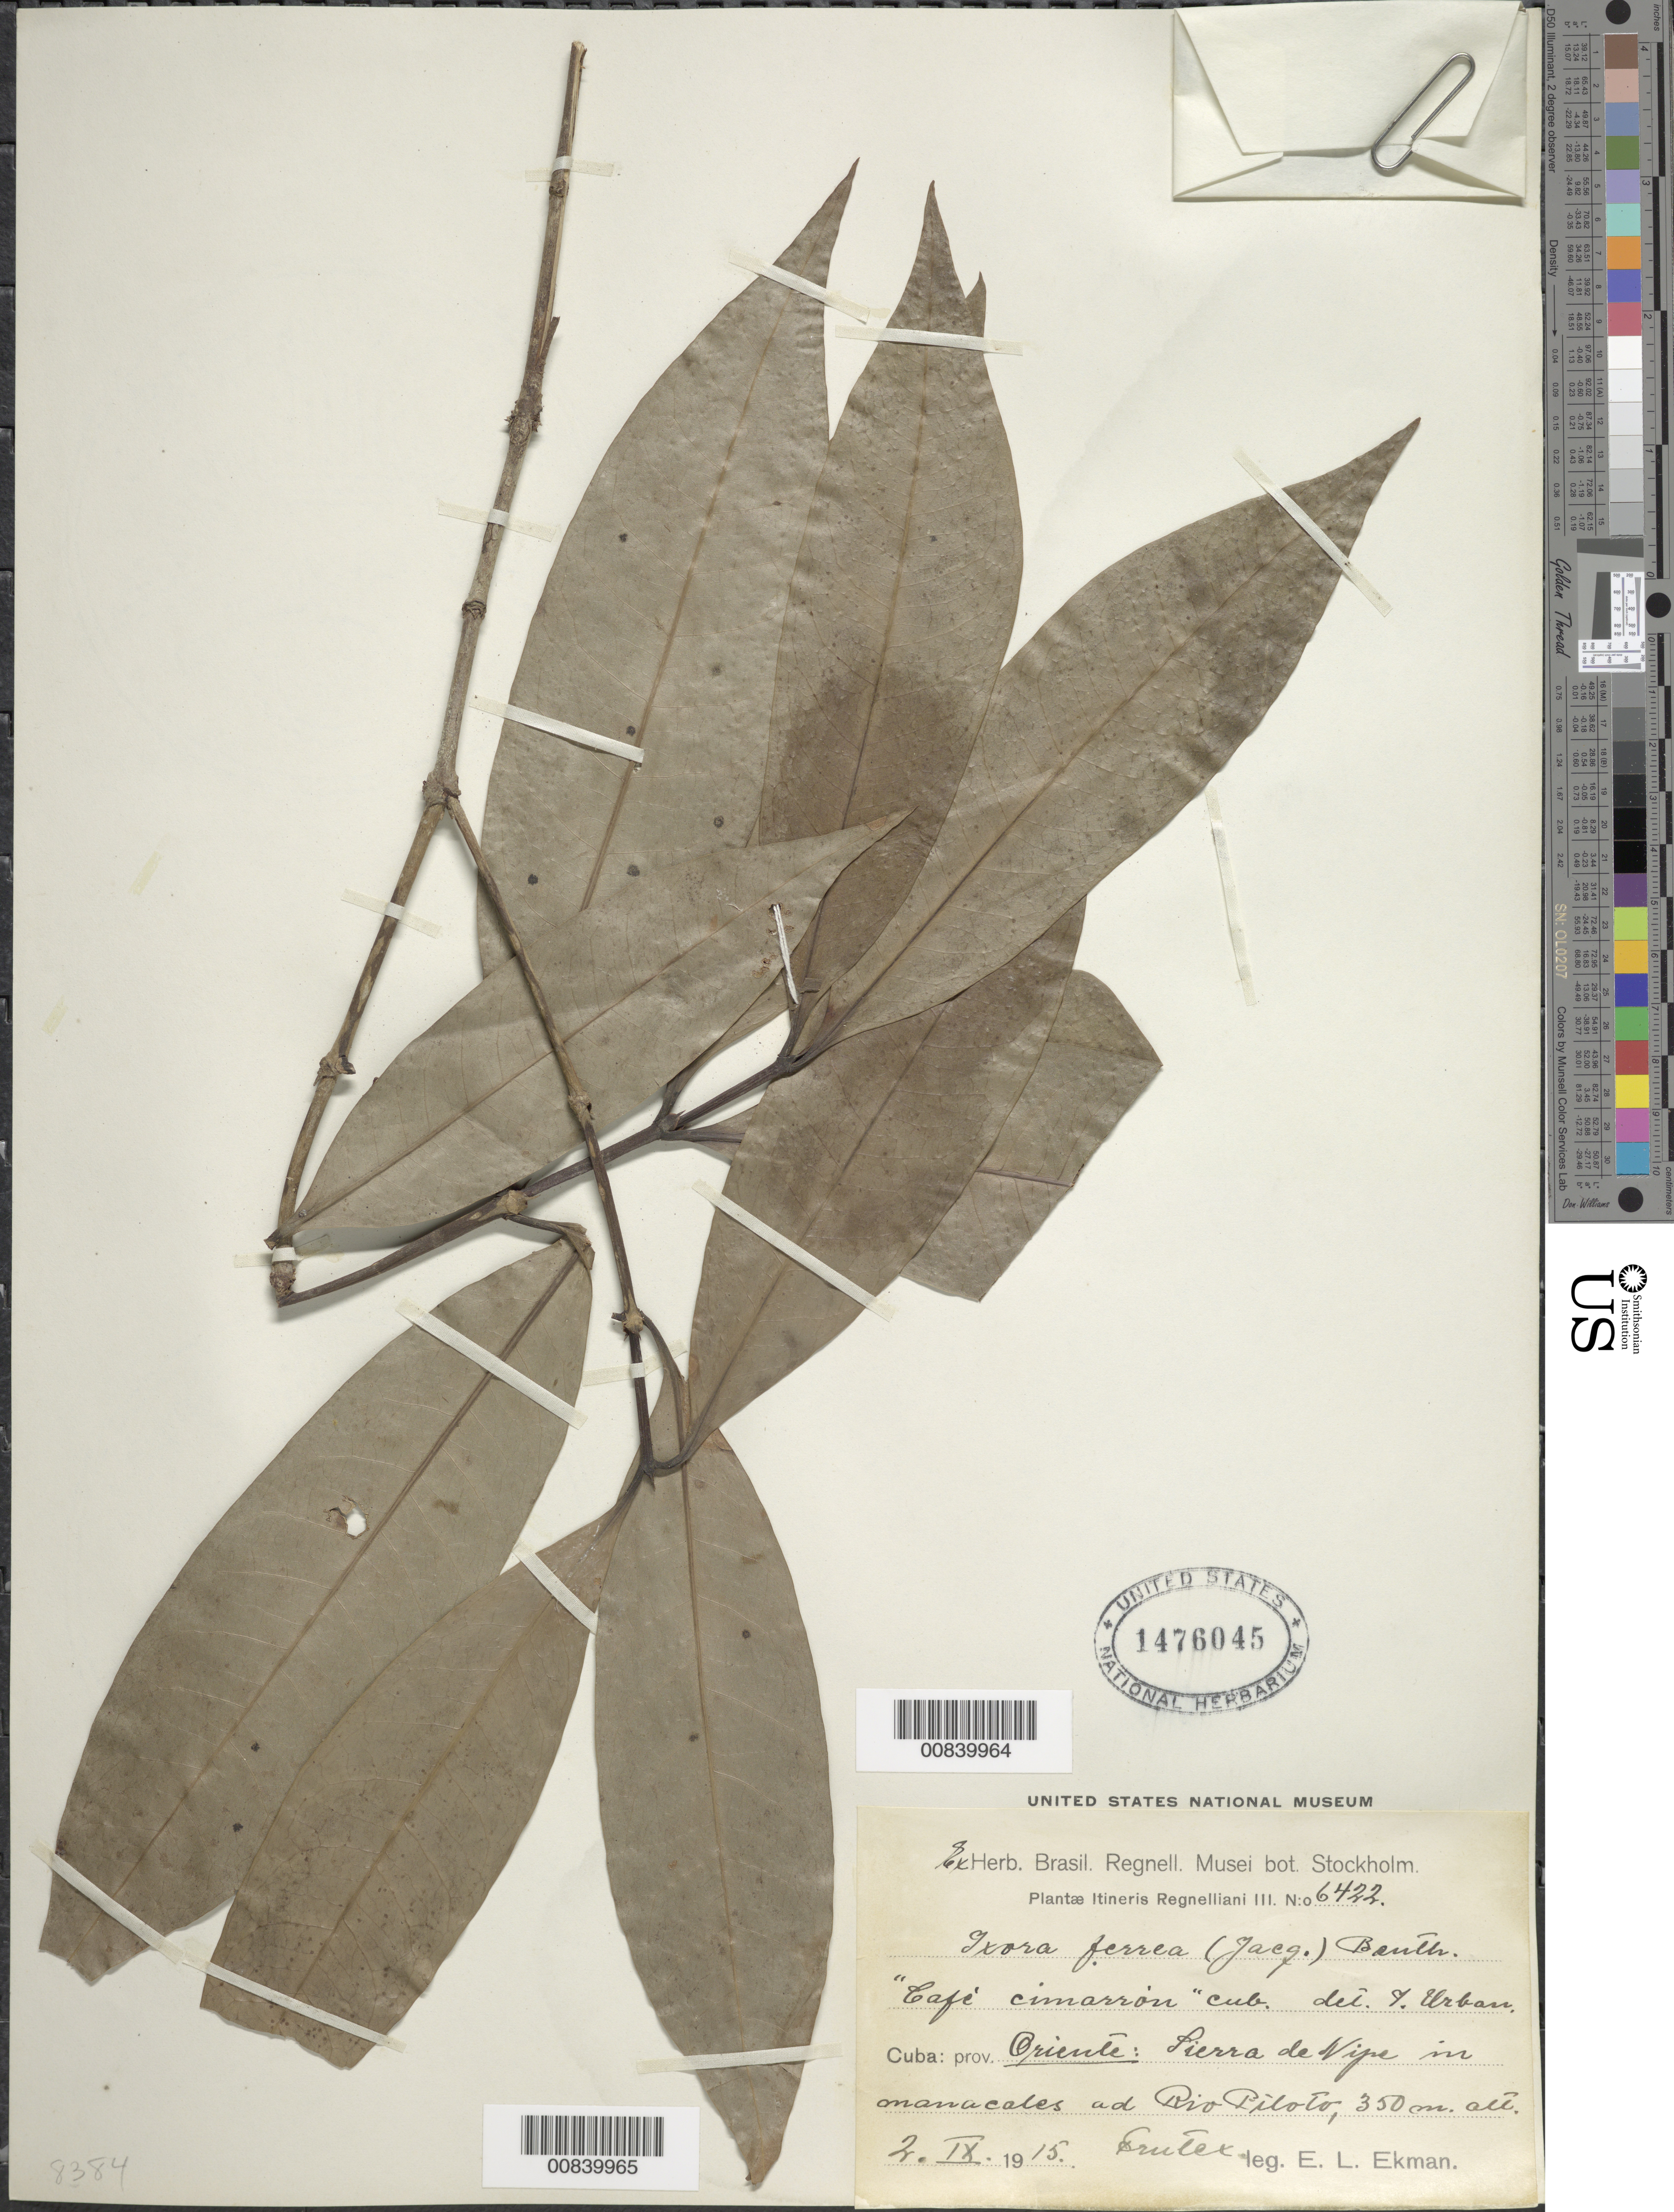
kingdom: Plantae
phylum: Tracheophyta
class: Magnoliopsida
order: Gentianales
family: Rubiaceae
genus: Ixora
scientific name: Ixora ferrea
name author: (Jacq.) Benth.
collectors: E. L. Ekman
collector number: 6422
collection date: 1915-09-02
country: Cuba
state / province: Oriente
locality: Cuba: prov. Oriente: Sierra de Vipe in manacales ad Rio Piloto.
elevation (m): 350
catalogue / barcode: US 1476045